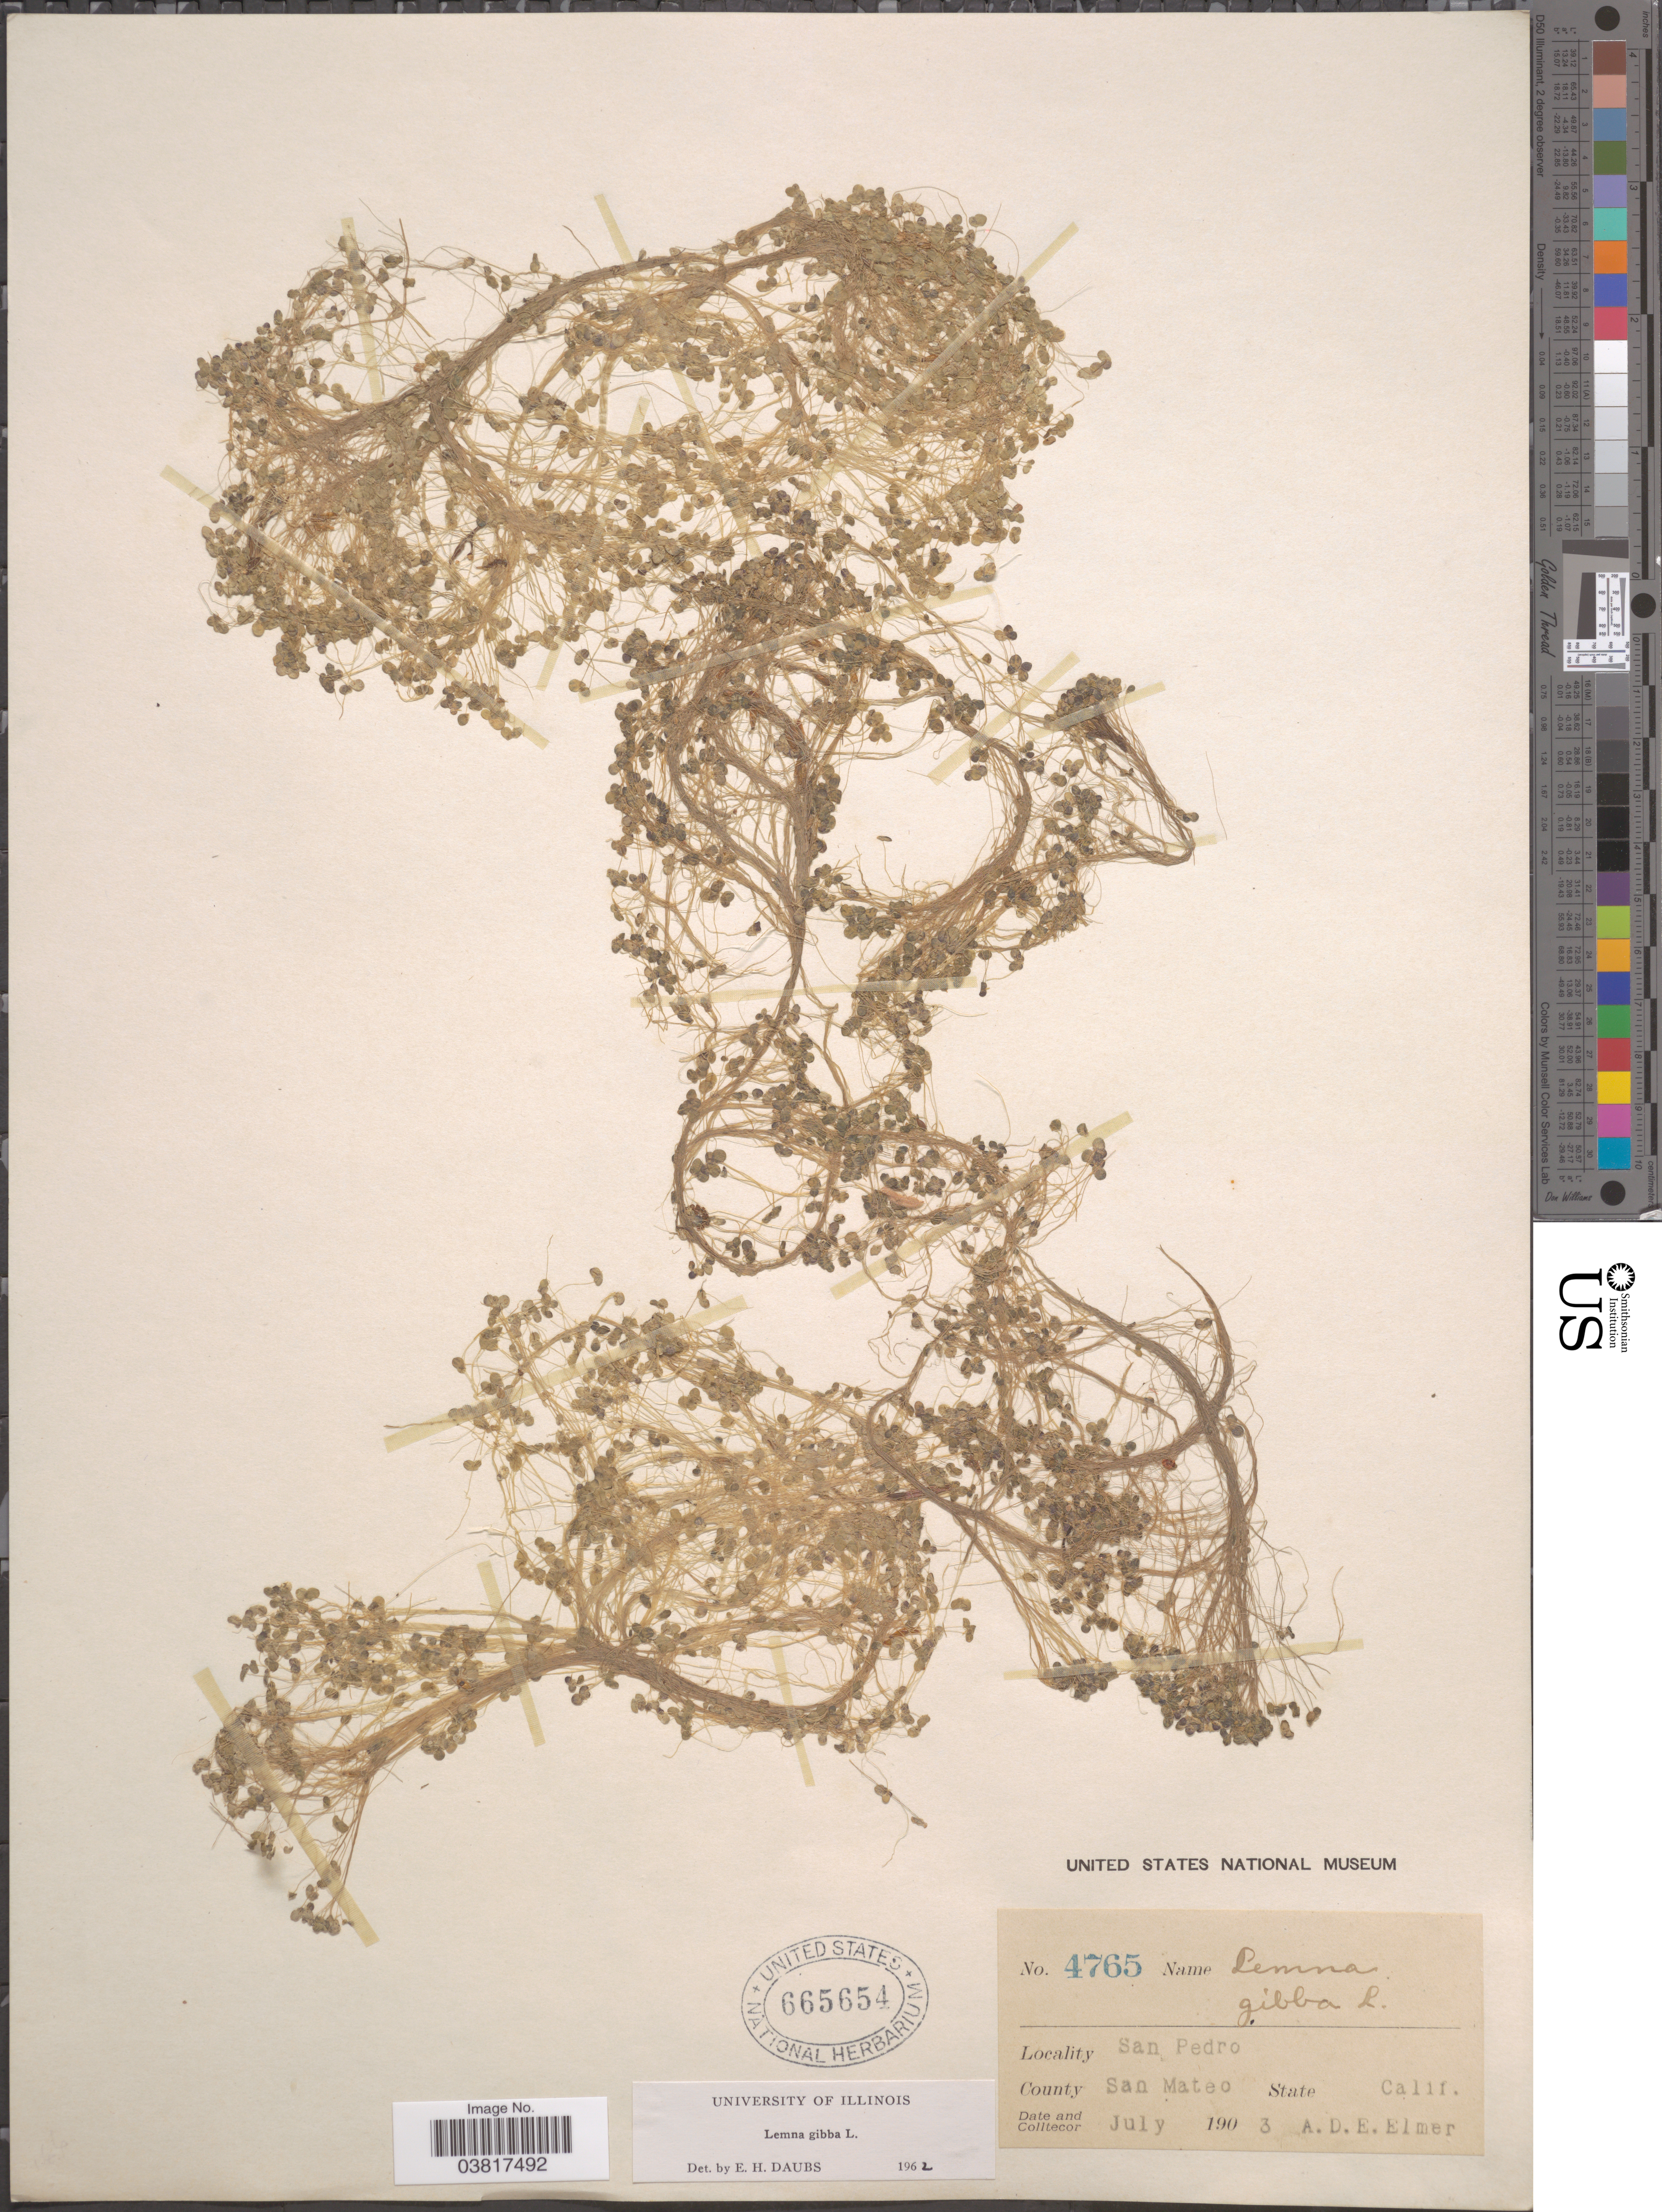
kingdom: Plantae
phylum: Tracheophyta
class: Liliopsida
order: Alismatales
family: Araceae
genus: Lemna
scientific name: Lemna gibba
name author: L.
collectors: A. D. E. Elmer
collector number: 4765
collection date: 1903-07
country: United States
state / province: California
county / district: Los Angeles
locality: San Pedro. County San Mateo.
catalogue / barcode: US 665654